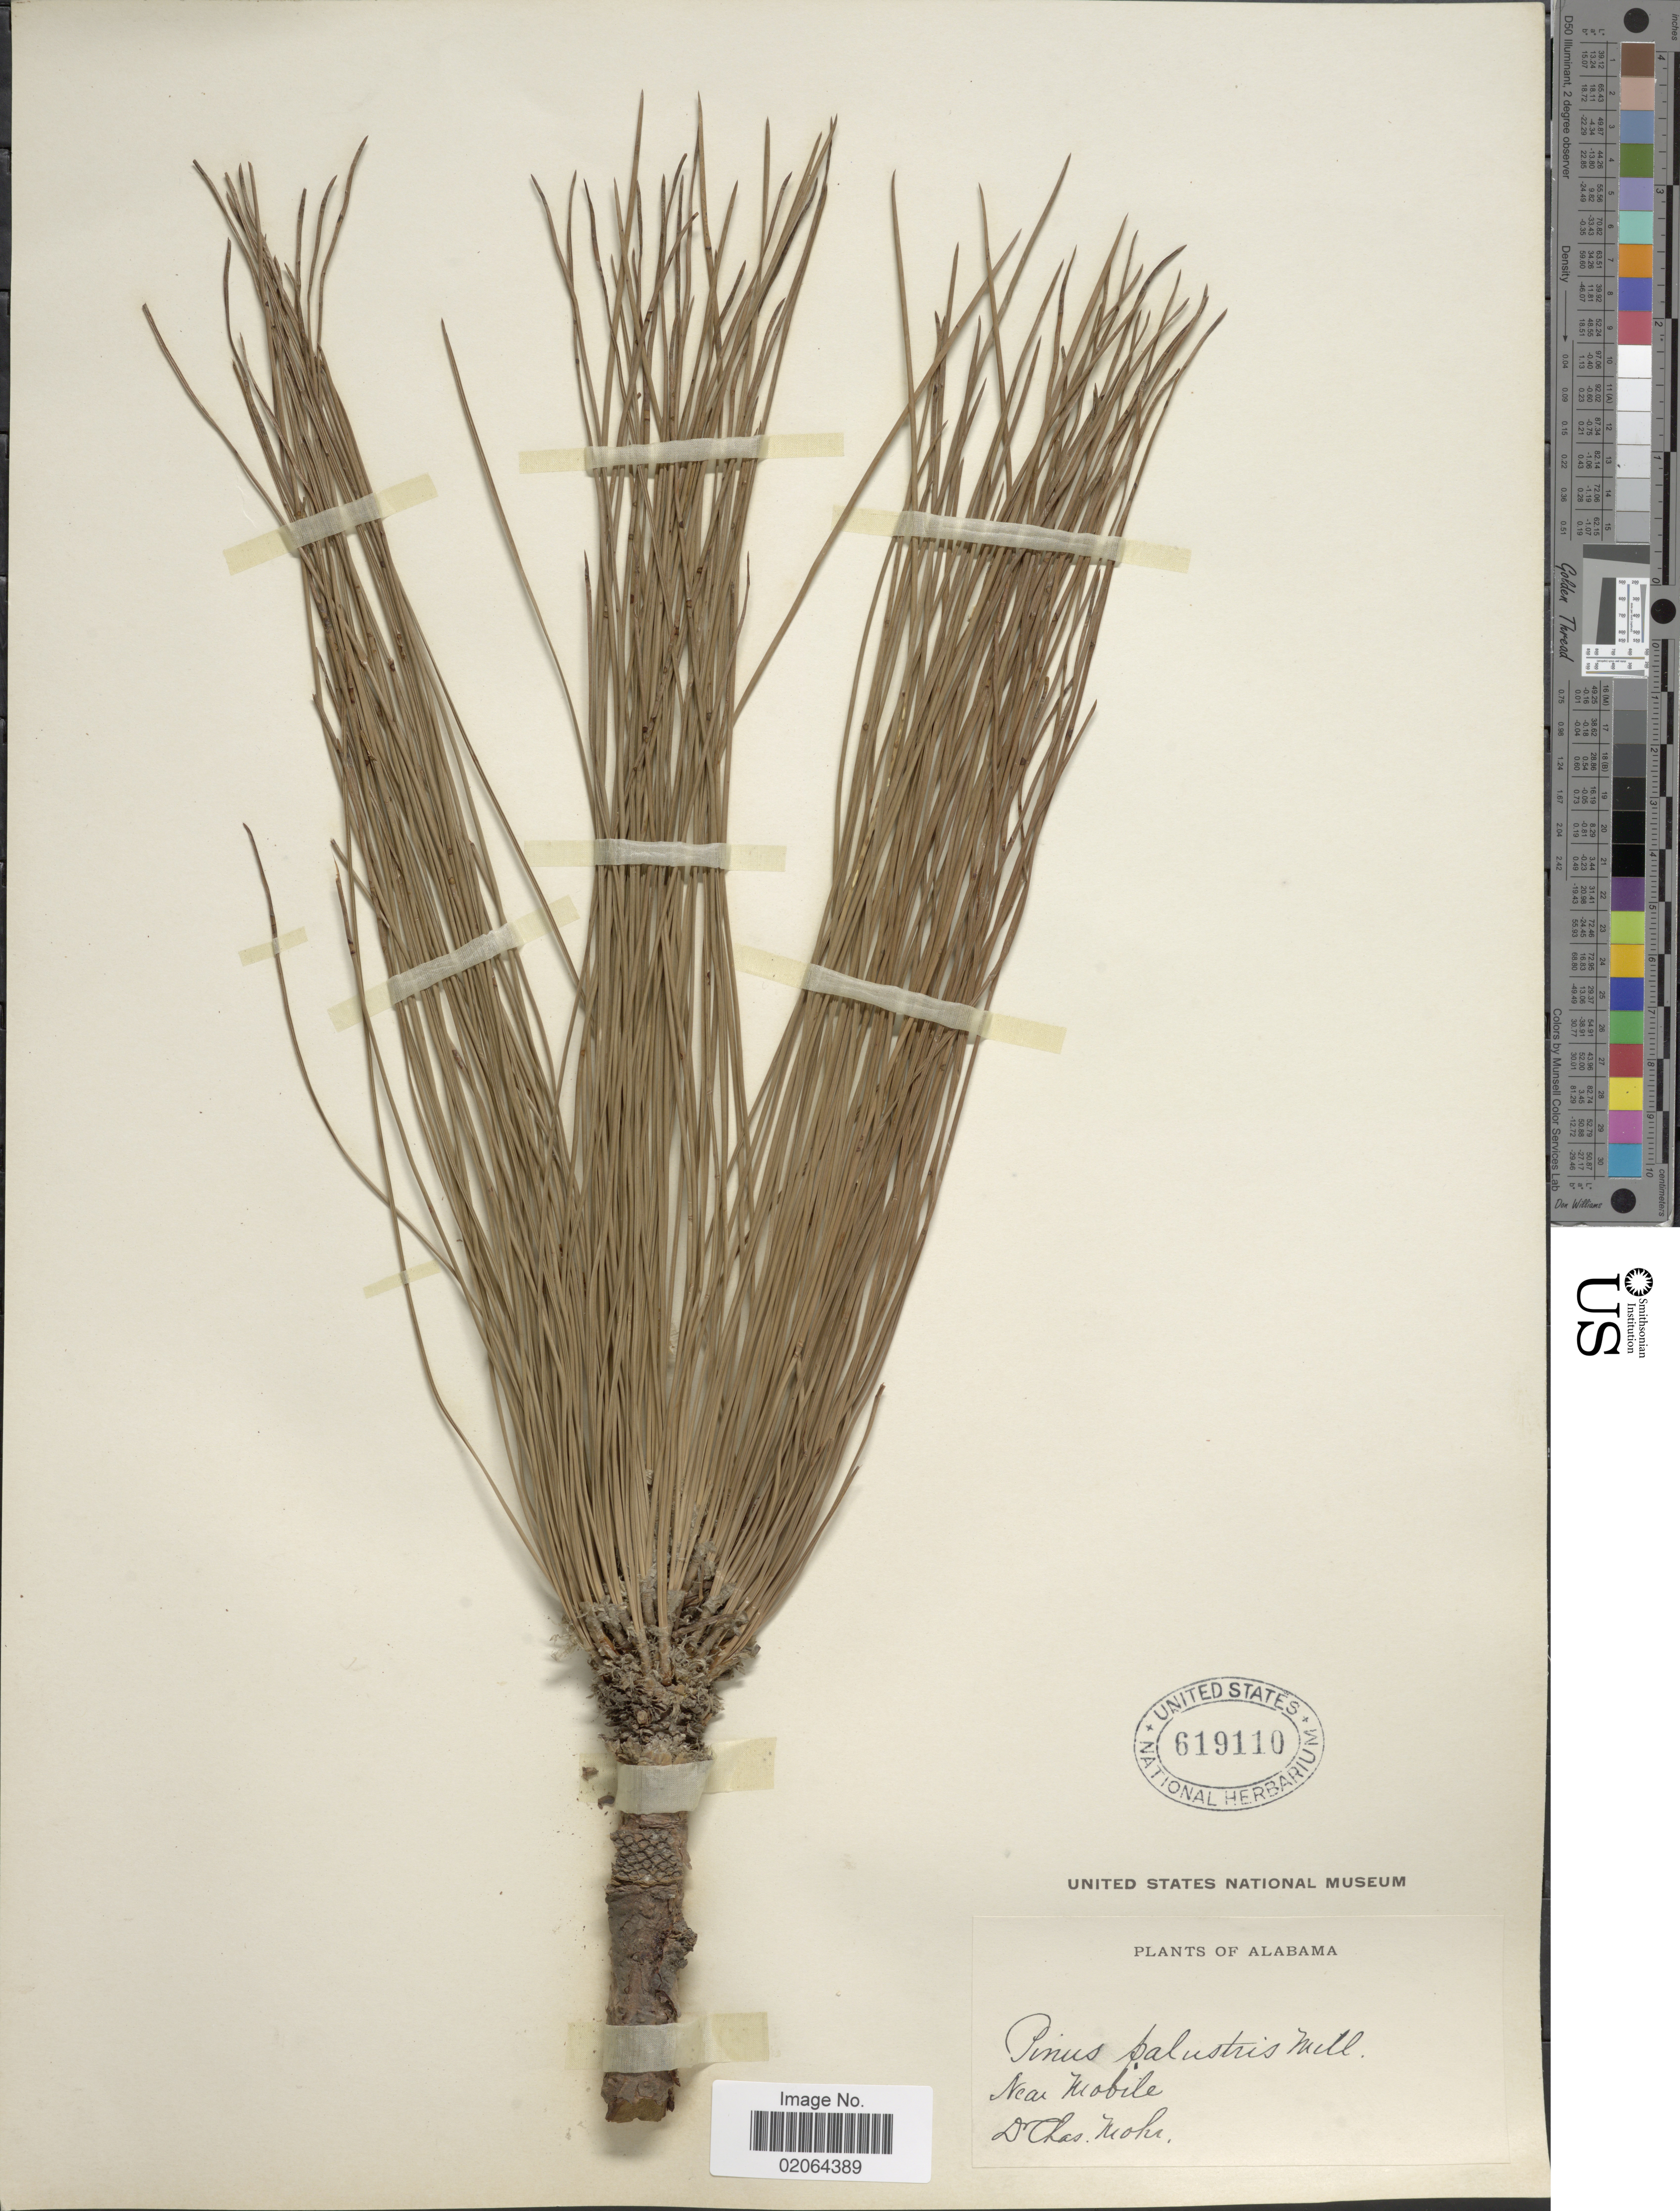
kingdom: Plantae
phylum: Tracheophyta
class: Pinopsida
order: Pinales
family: Pinaceae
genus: Pinus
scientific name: Pinus palustris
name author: Mill.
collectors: C. T. Mohr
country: United States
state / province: Alabama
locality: Alabama, Near Mobile.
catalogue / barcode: US 619110